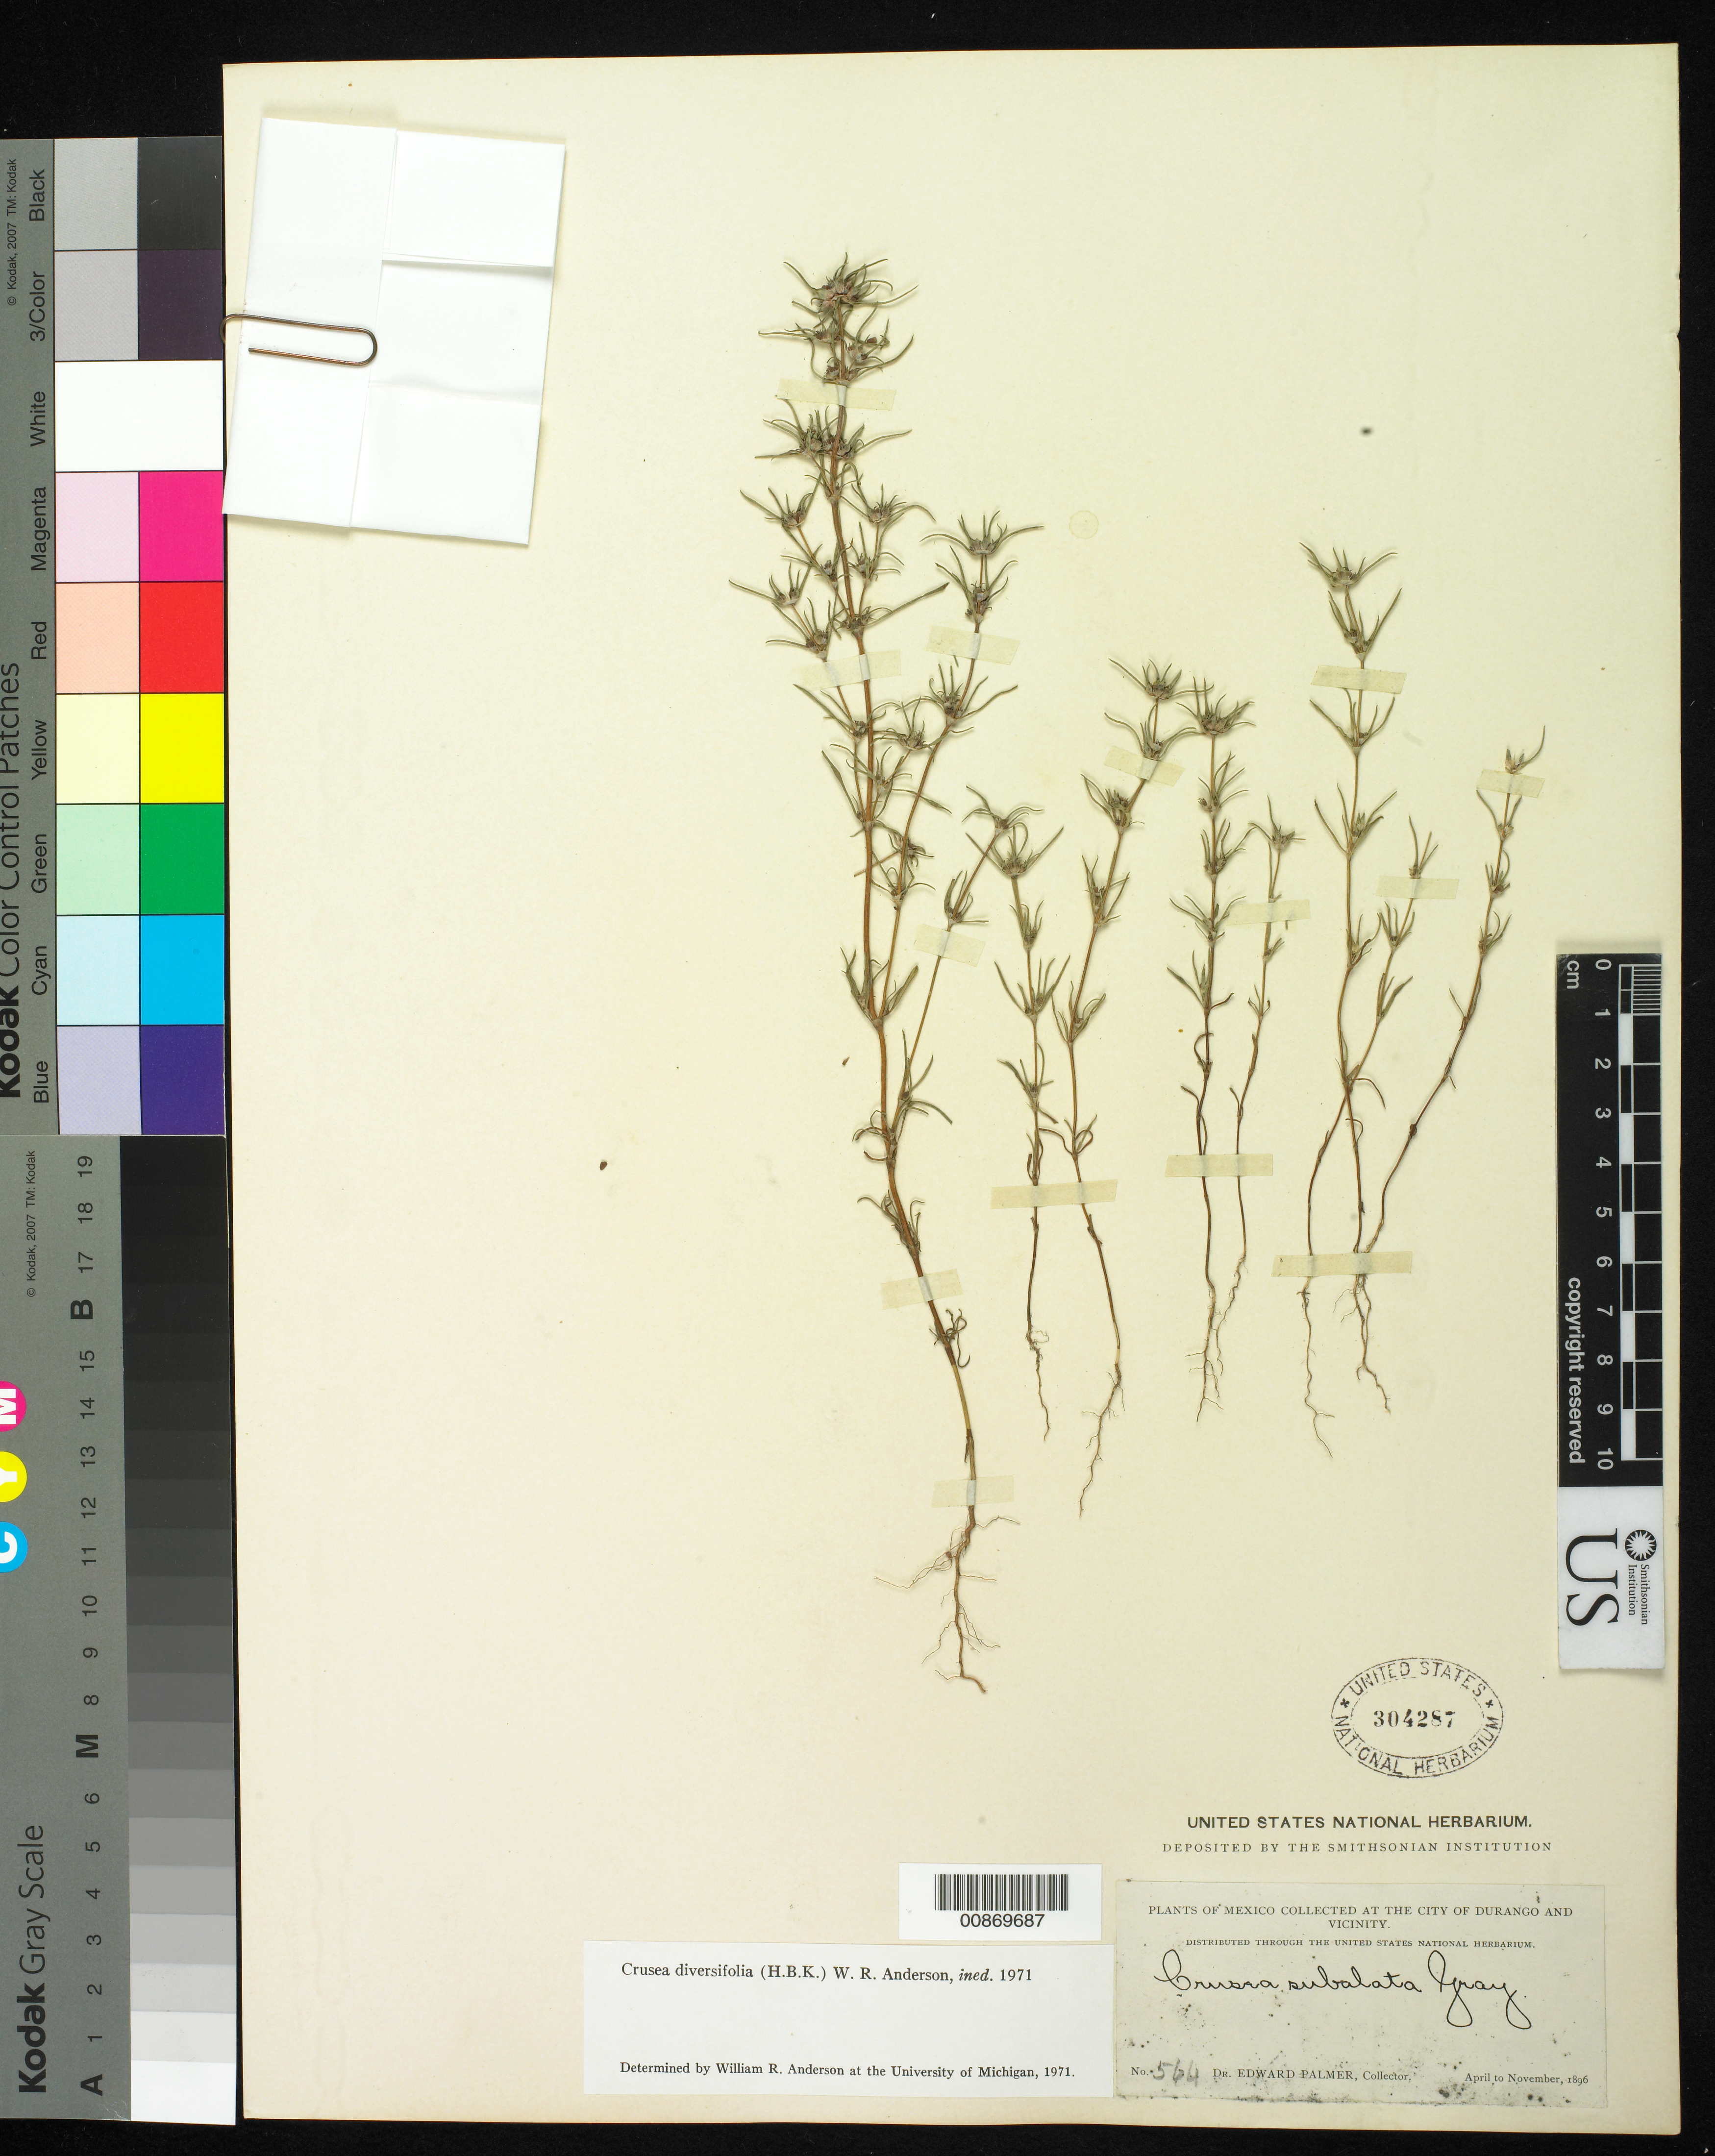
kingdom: Plantae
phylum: Tracheophyta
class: Magnoliopsida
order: Gentianales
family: Rubiaceae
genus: Crusea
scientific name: Crusea diversifolia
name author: (Kunth) W.R. Anderson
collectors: E. Palmer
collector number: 564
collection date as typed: Apr 1896 to -- Nov 1896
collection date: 1896-04/1896-11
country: Mexico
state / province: Durango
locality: City of Durango and vicinity.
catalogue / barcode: US 304287